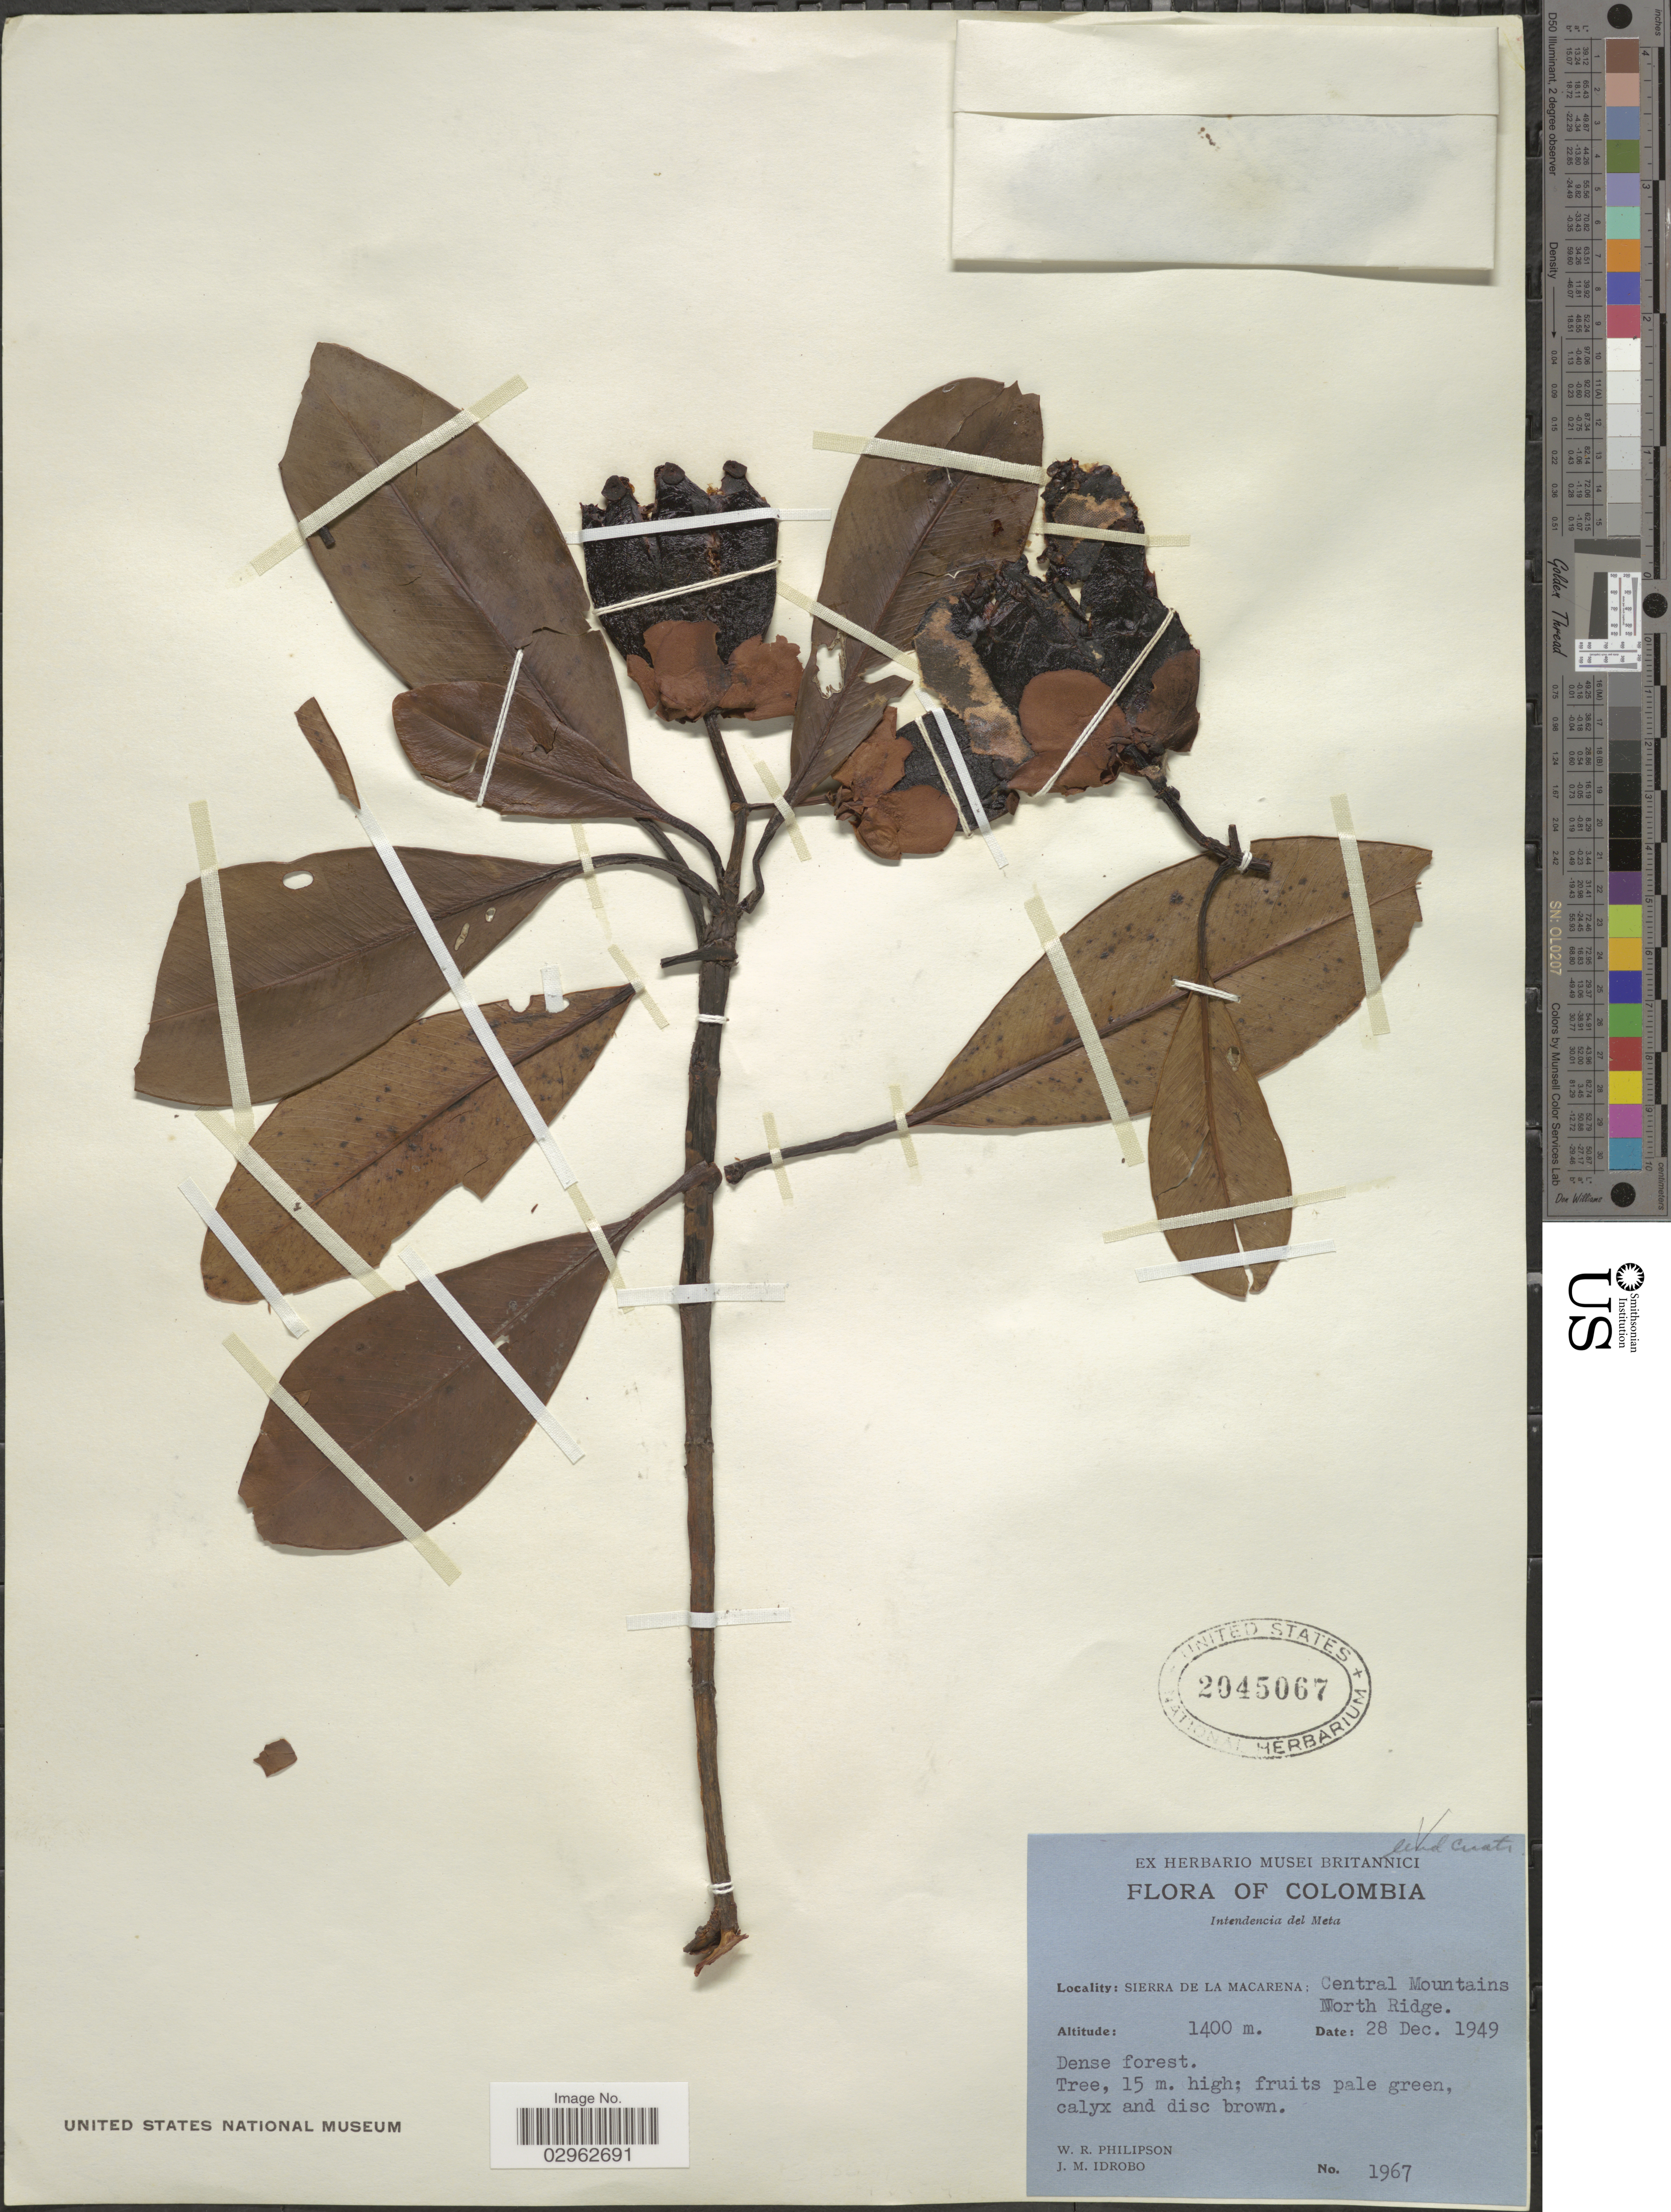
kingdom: Plantae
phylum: Tracheophyta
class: Magnoliopsida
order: Malpighiales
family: Clusiaceae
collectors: W. R. Philipson & J. M. Idrobo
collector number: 1967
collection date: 1949-12-28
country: Colombia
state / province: Meta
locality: Intendencia del Meta, Sierra De La Macarena: Central Mountains, North Ridge.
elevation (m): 1400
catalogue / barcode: US 2045067